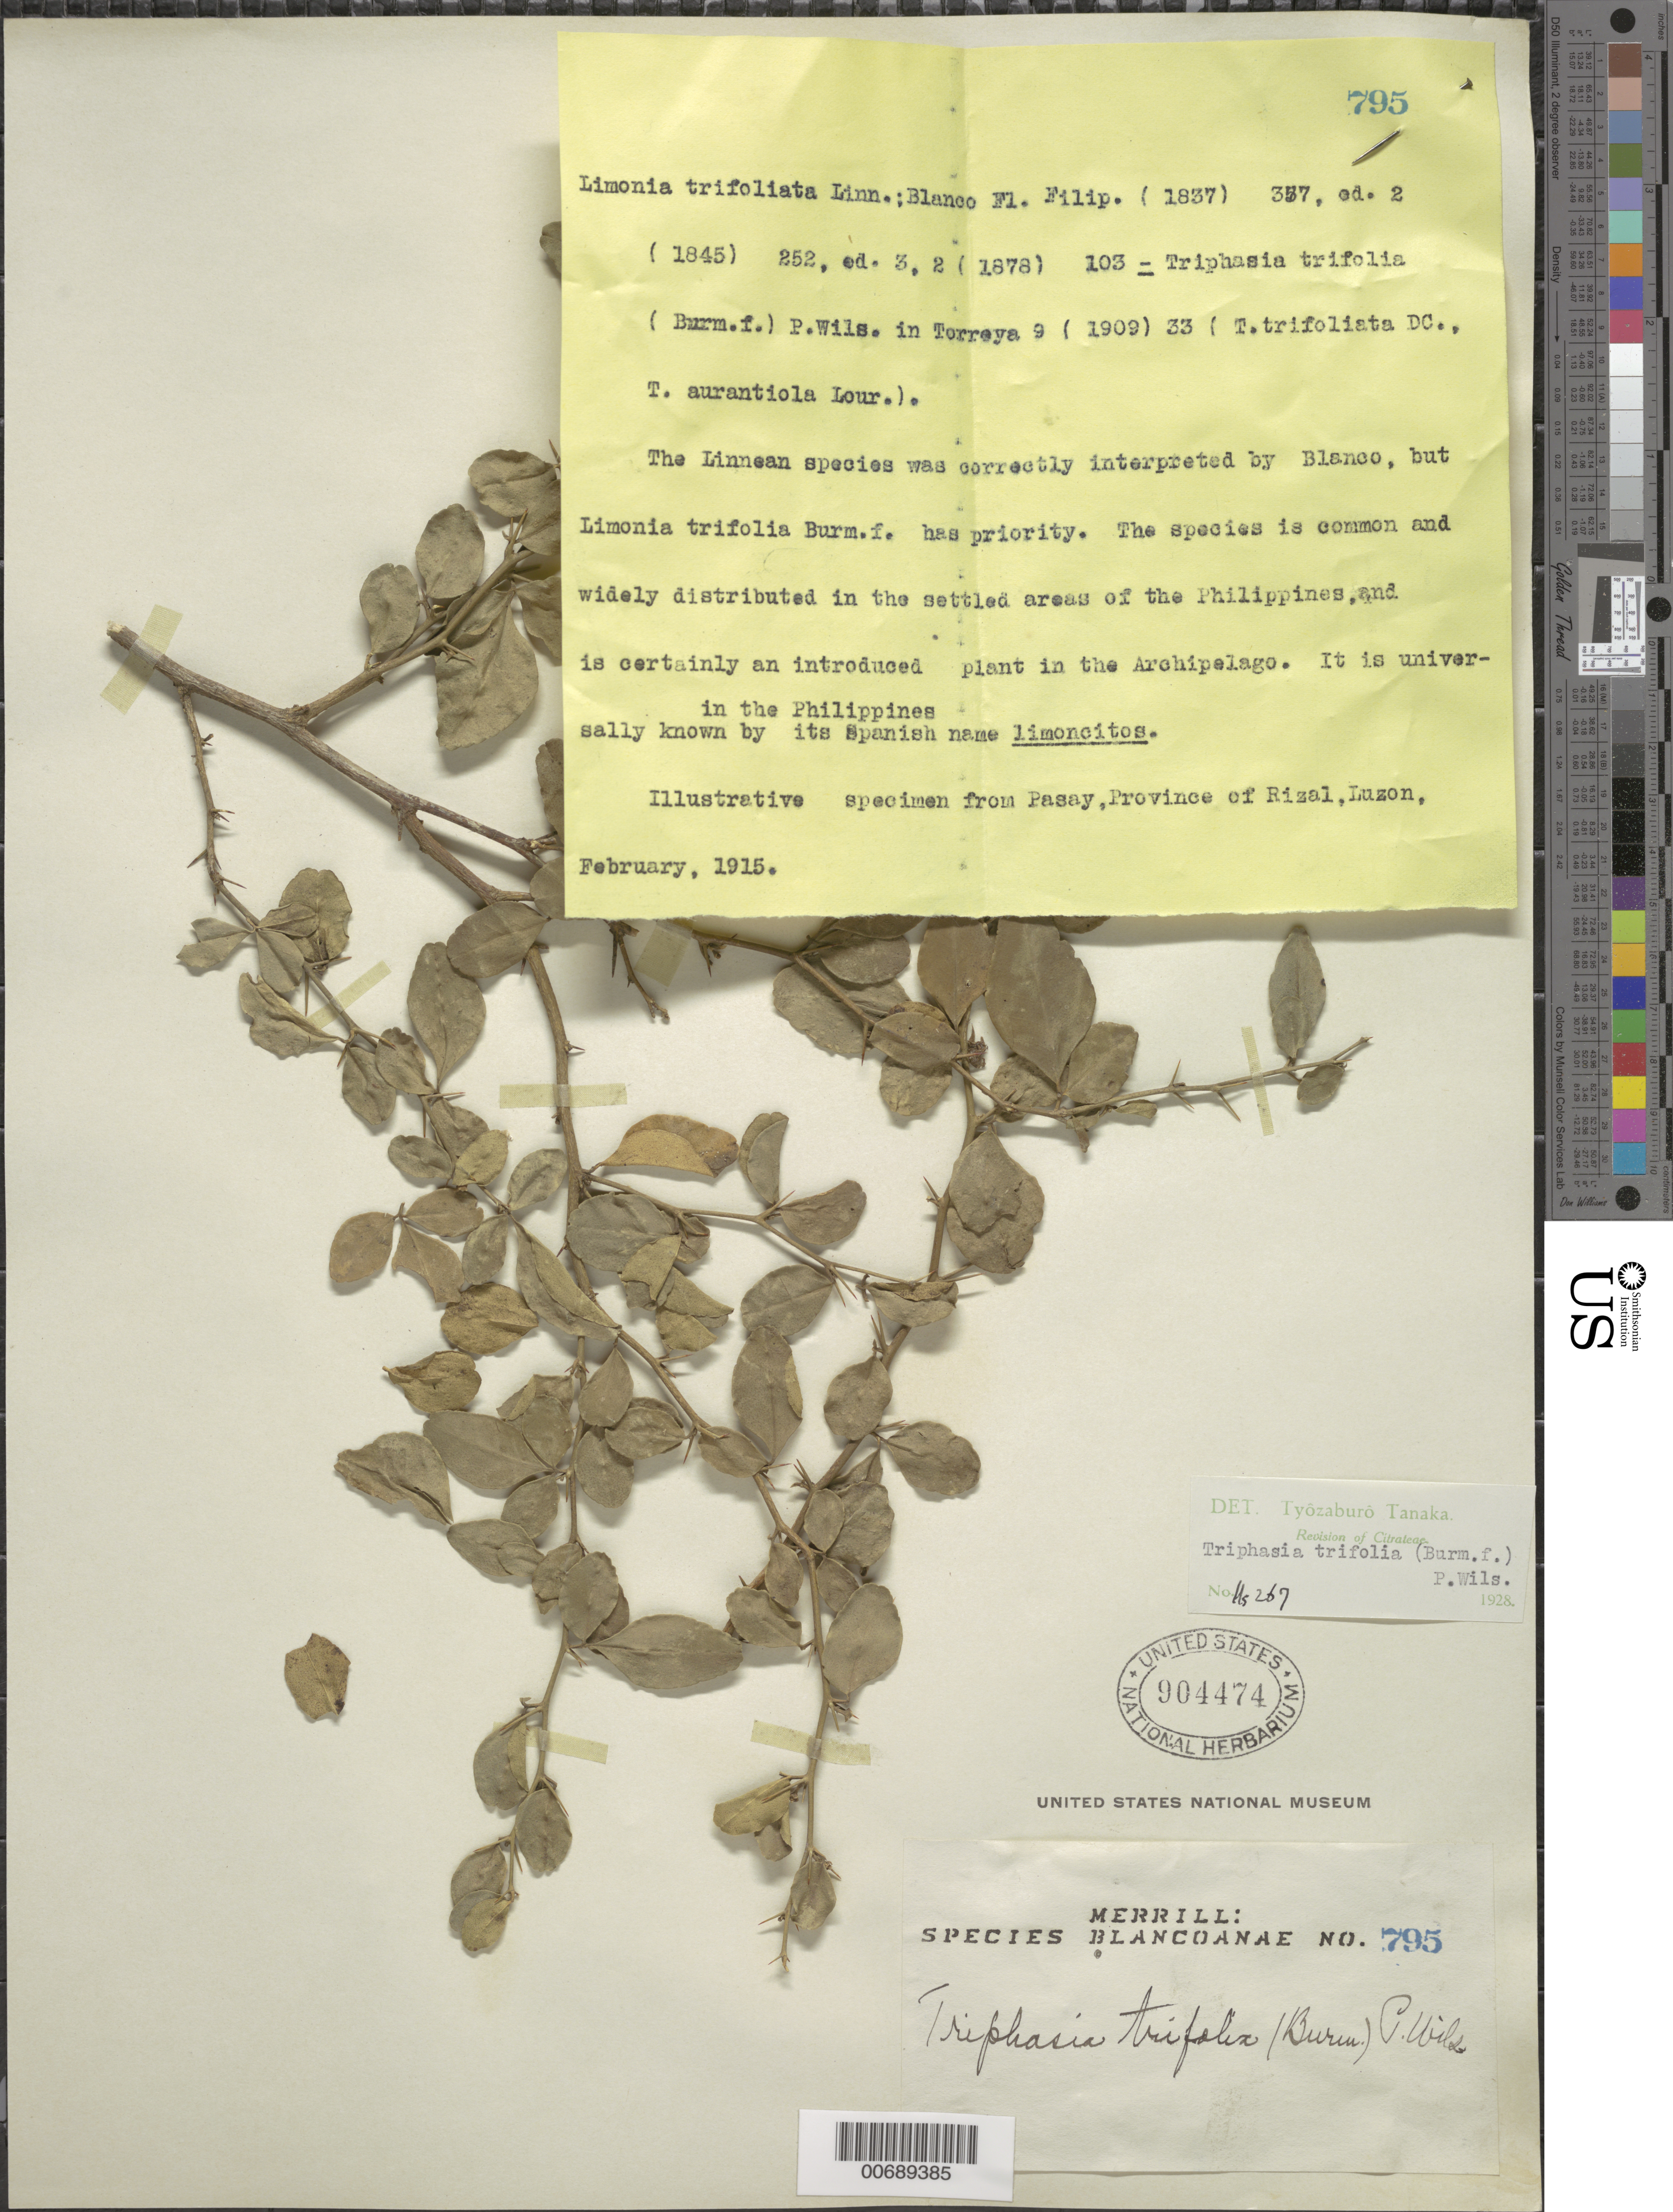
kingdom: Plantae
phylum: Tracheophyta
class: Magnoliopsida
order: Sapindales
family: Rutaceae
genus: Triphasia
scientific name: Triphasia trifoliata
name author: DC.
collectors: E. D. Merrill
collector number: Sp. Blancoan. 0795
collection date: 1915-02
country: Philippines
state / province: National Capital Region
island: Luzon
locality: Pasay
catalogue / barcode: US 904474